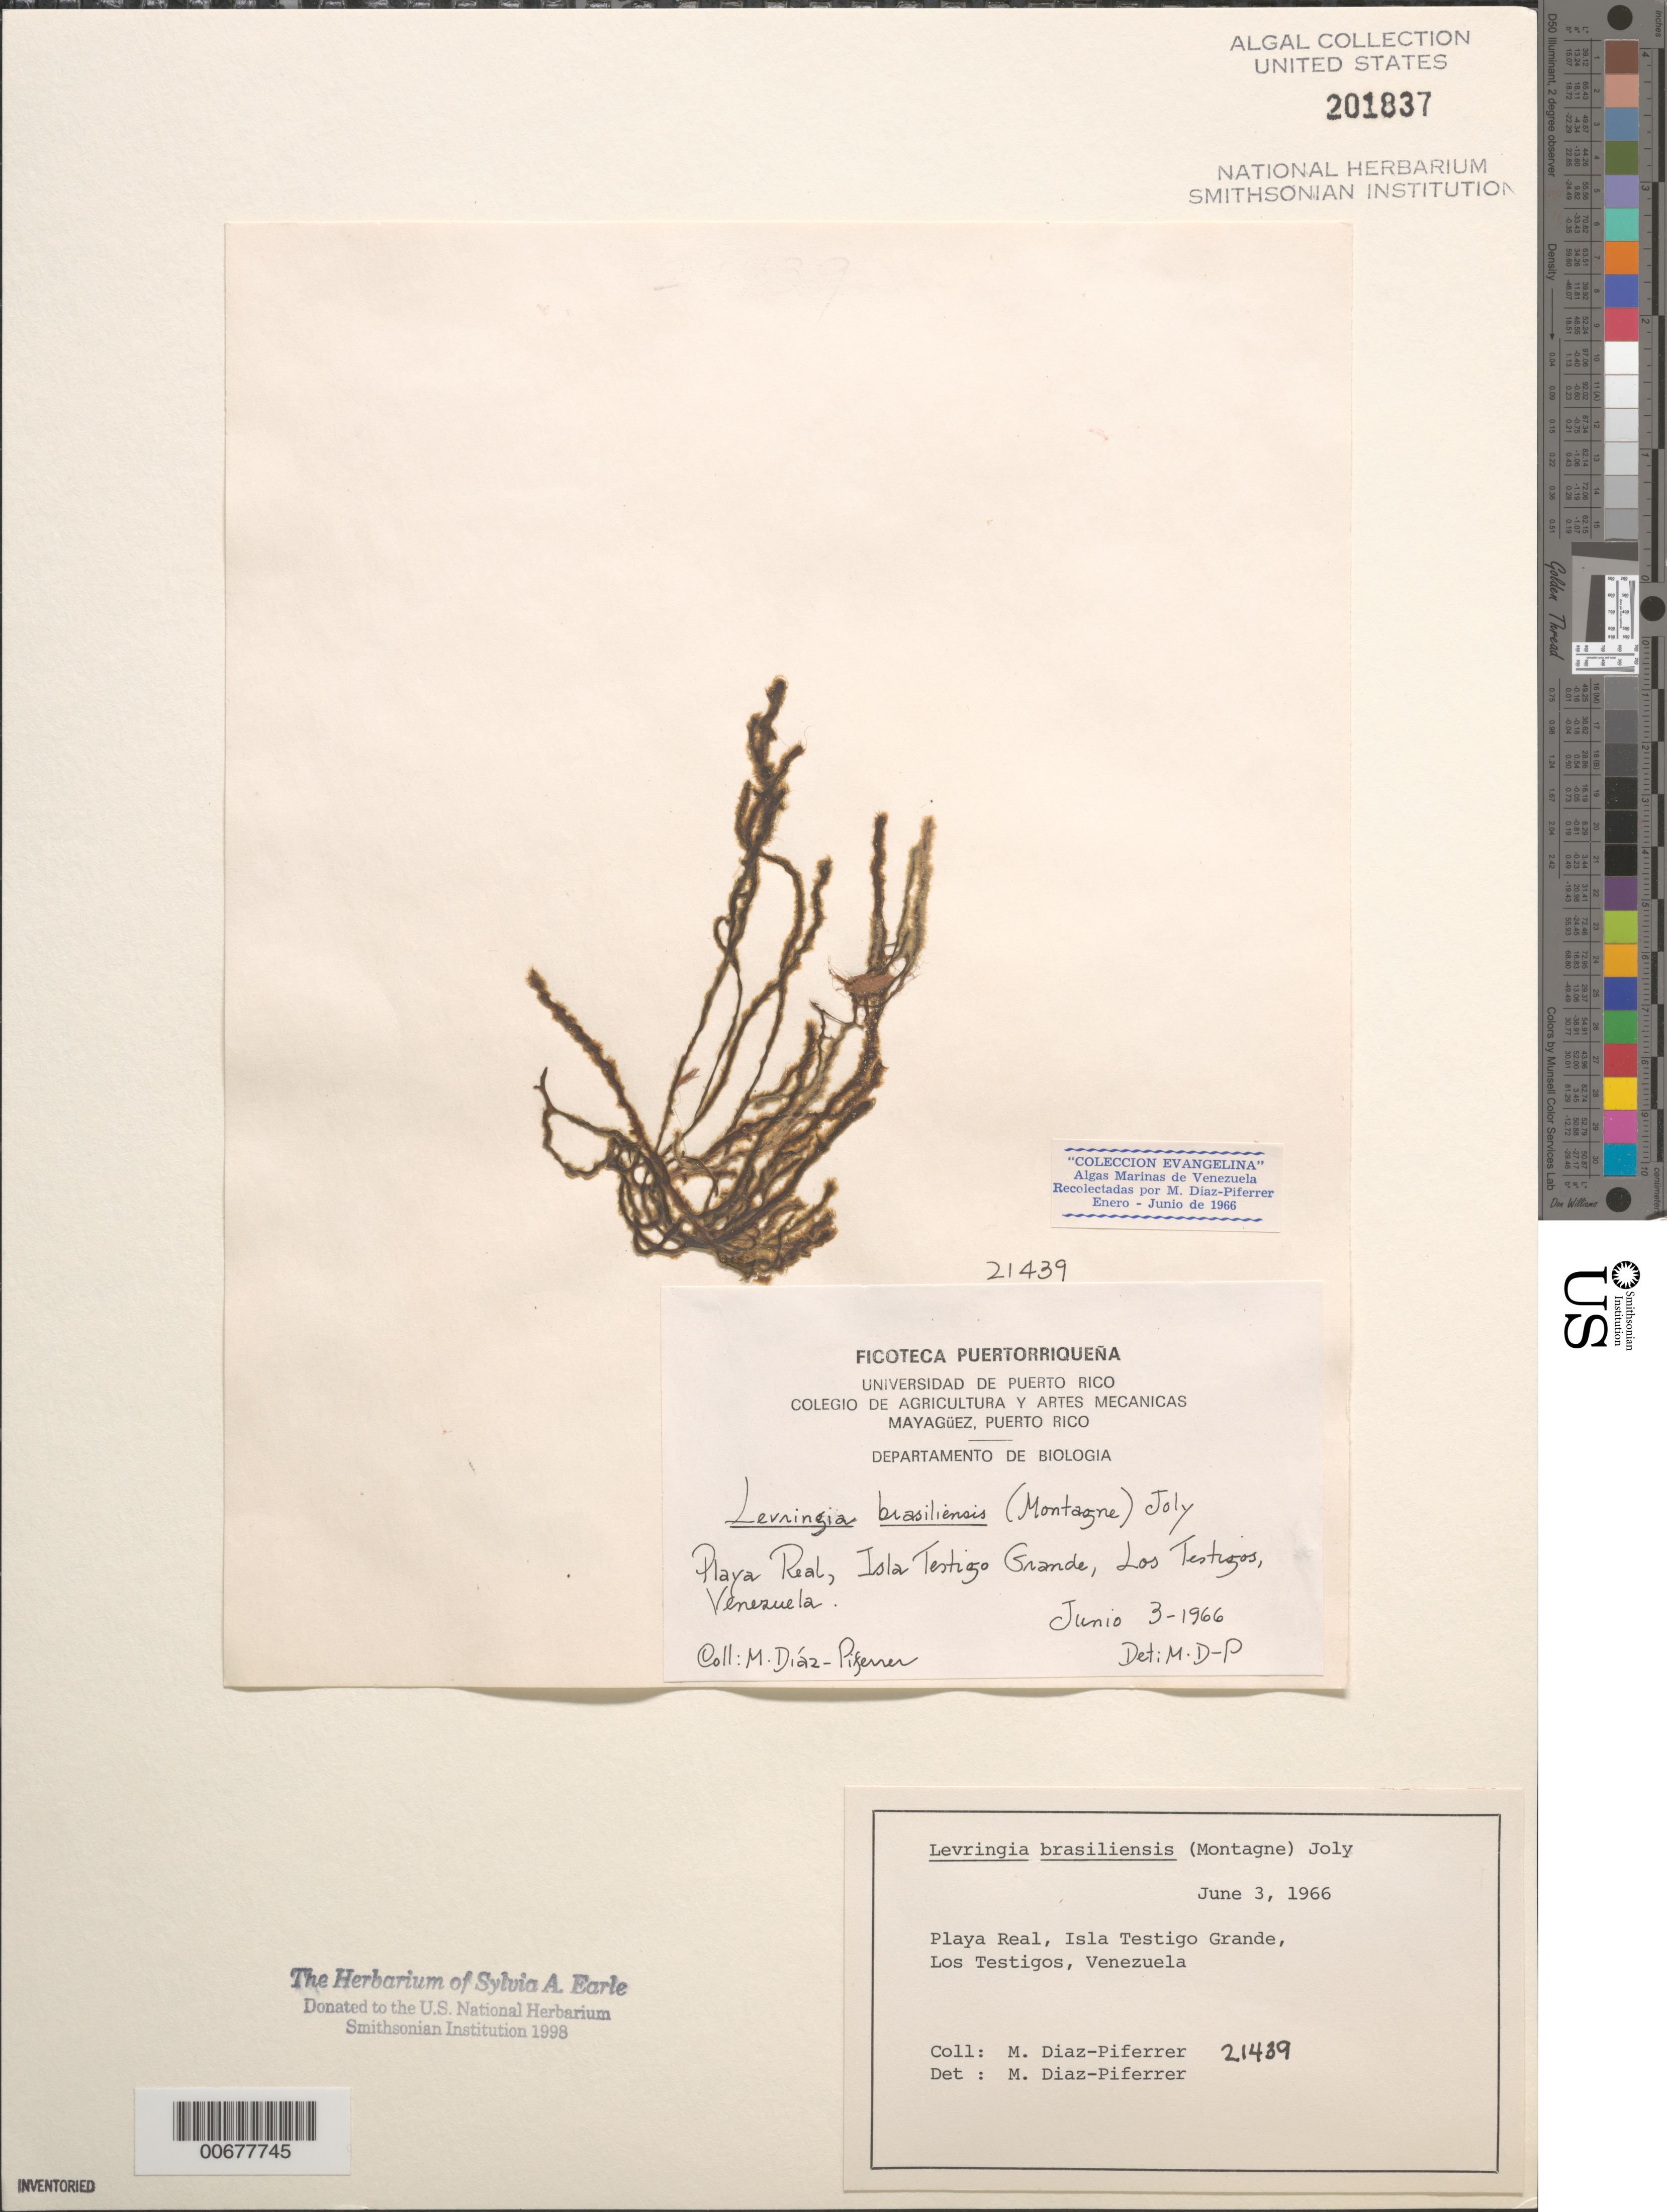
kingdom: Chromista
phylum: Ochrophyta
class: Phaeophyceae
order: Ectocarpales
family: Chordariaceae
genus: Levringia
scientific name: Levringia brasiliensis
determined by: Diaz-Piferrer, M.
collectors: M. Diaz-Piferrer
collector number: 21439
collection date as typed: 03 Jun 1966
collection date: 1966-06-03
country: Venezuela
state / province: Dependencias Federales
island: Isla Testigo Grande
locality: Playa Real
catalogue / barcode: US 201837